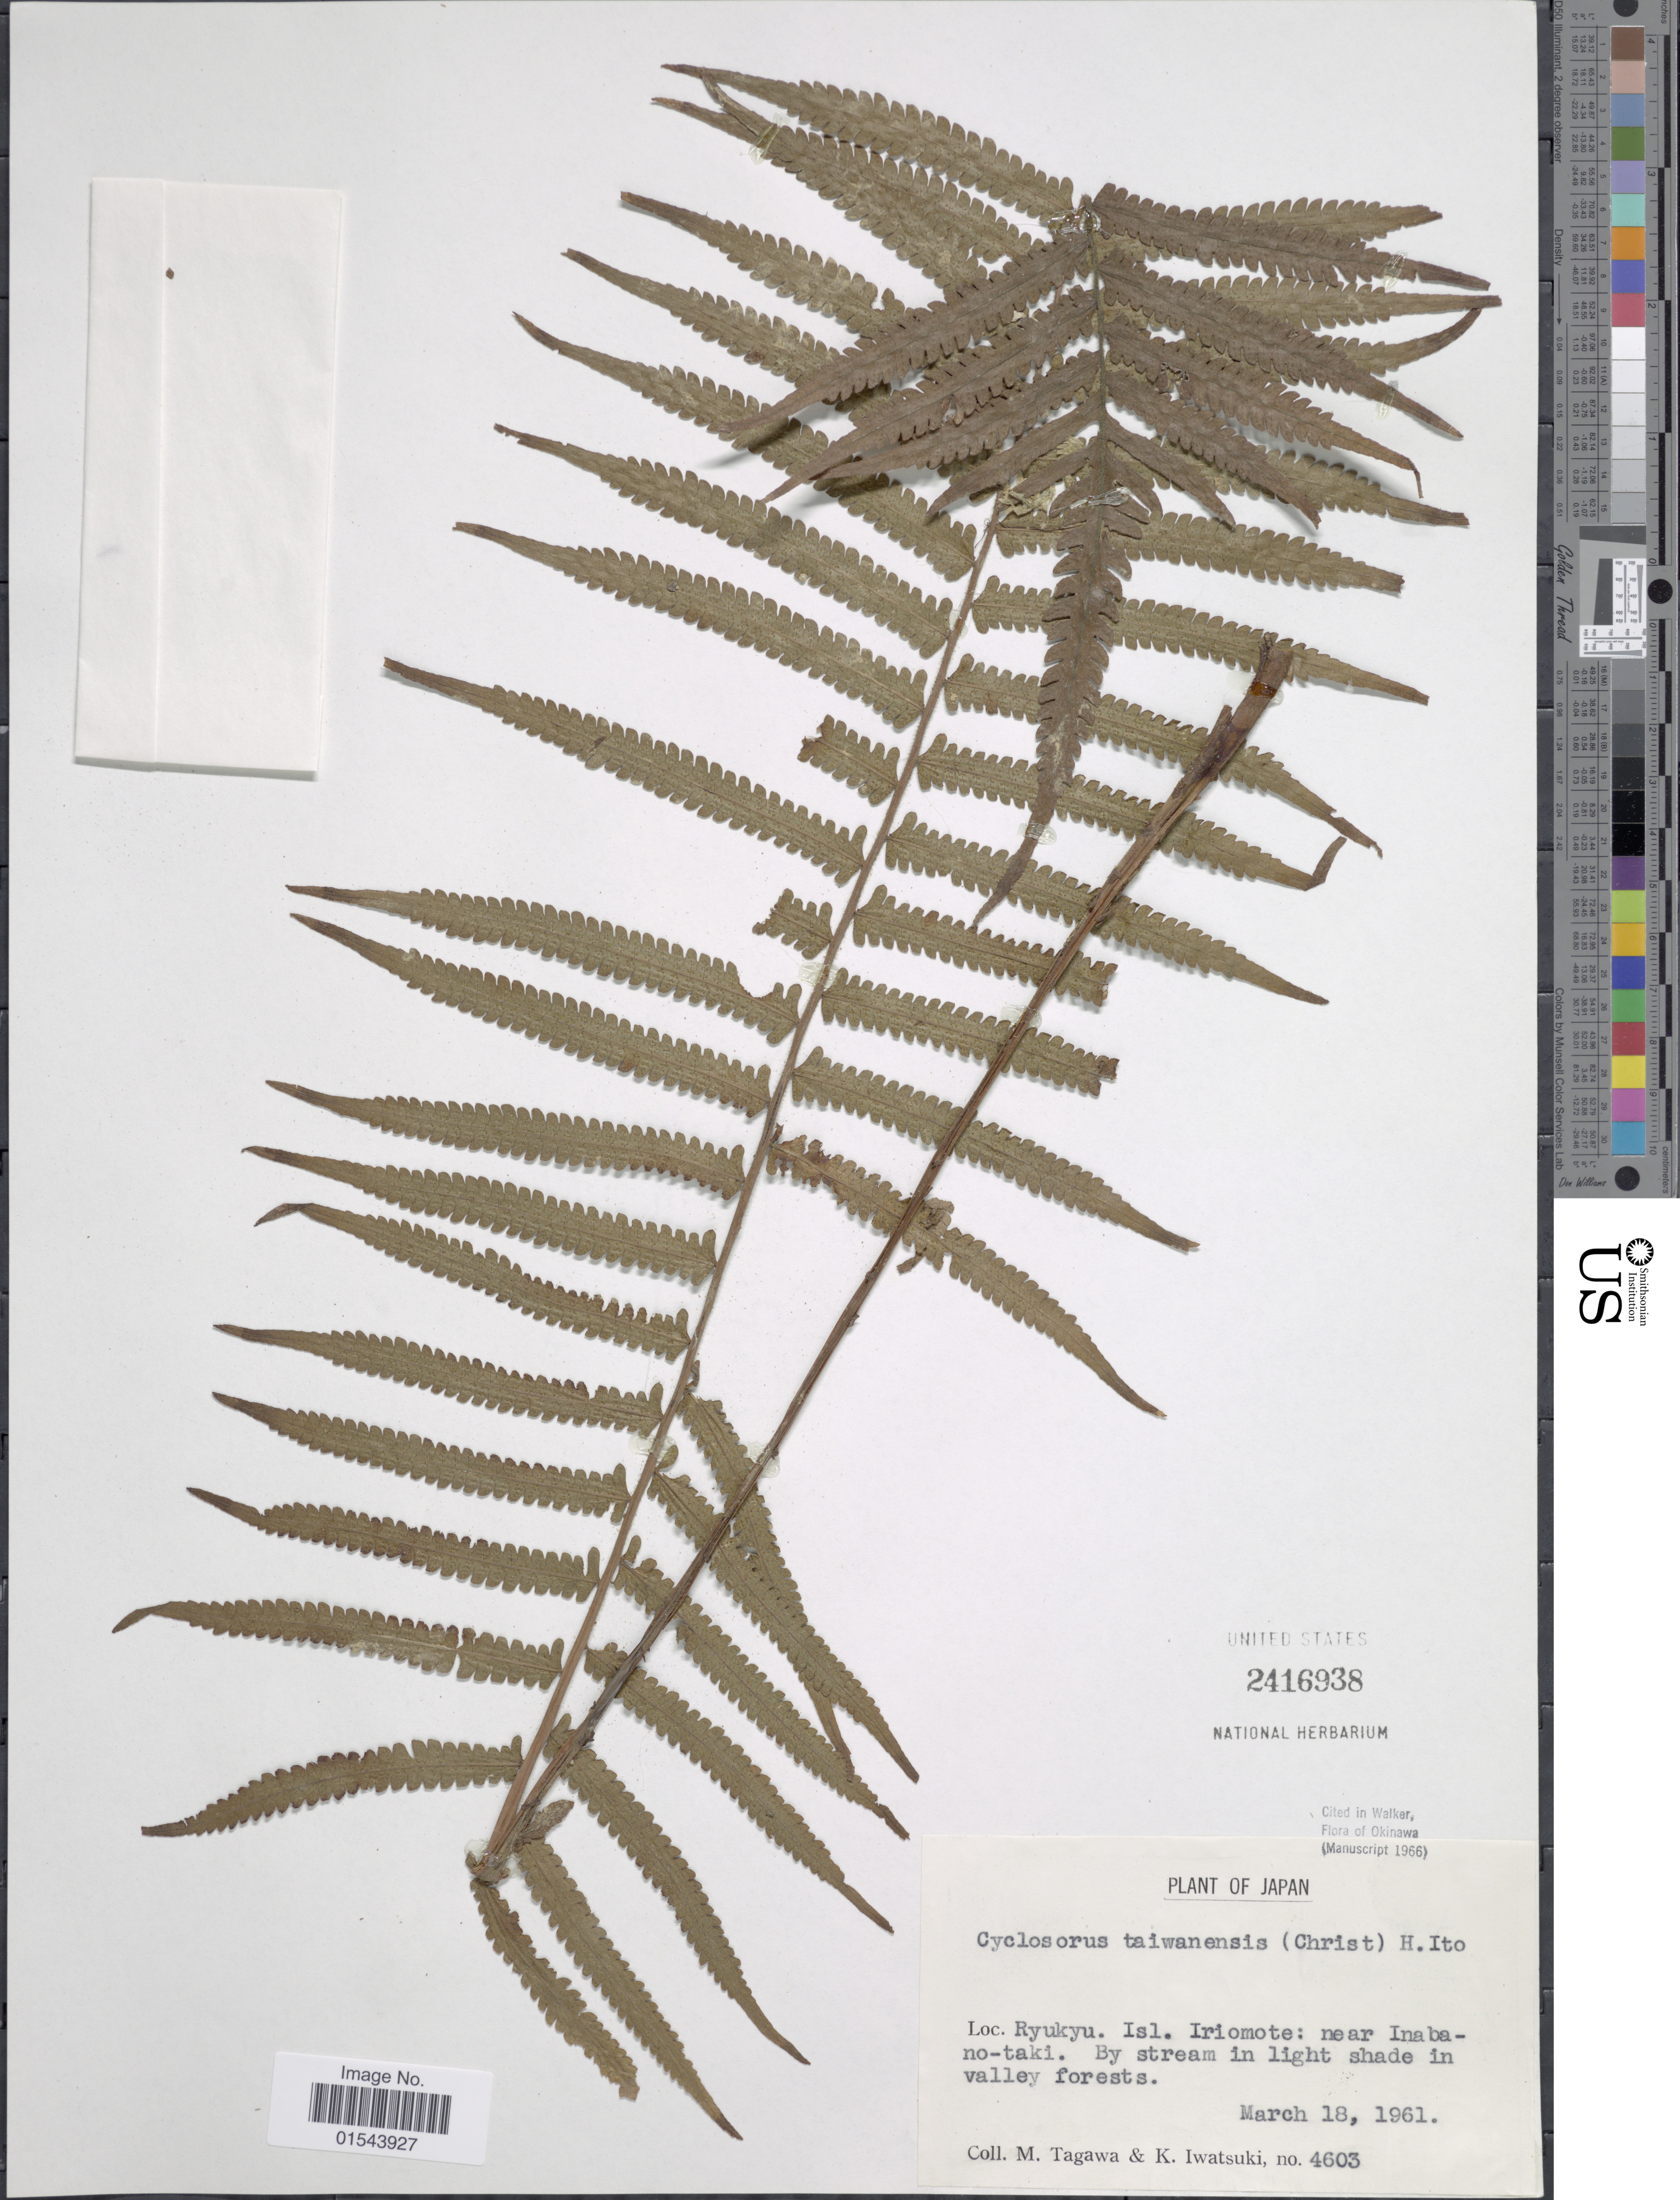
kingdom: Plantae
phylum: Tracheophyta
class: Polypodiopsida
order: Polypodiales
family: Thelypteridaceae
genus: Christella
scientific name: Christella taiwanensis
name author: (C. Chr.) Holttum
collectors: M. Tagawa & K. Iwatsuki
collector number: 4603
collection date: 1961-03-18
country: Japan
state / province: Okinawa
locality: Ryukyu. Isl. Iriomote: near Inaba-no-taki.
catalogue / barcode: US 2416938